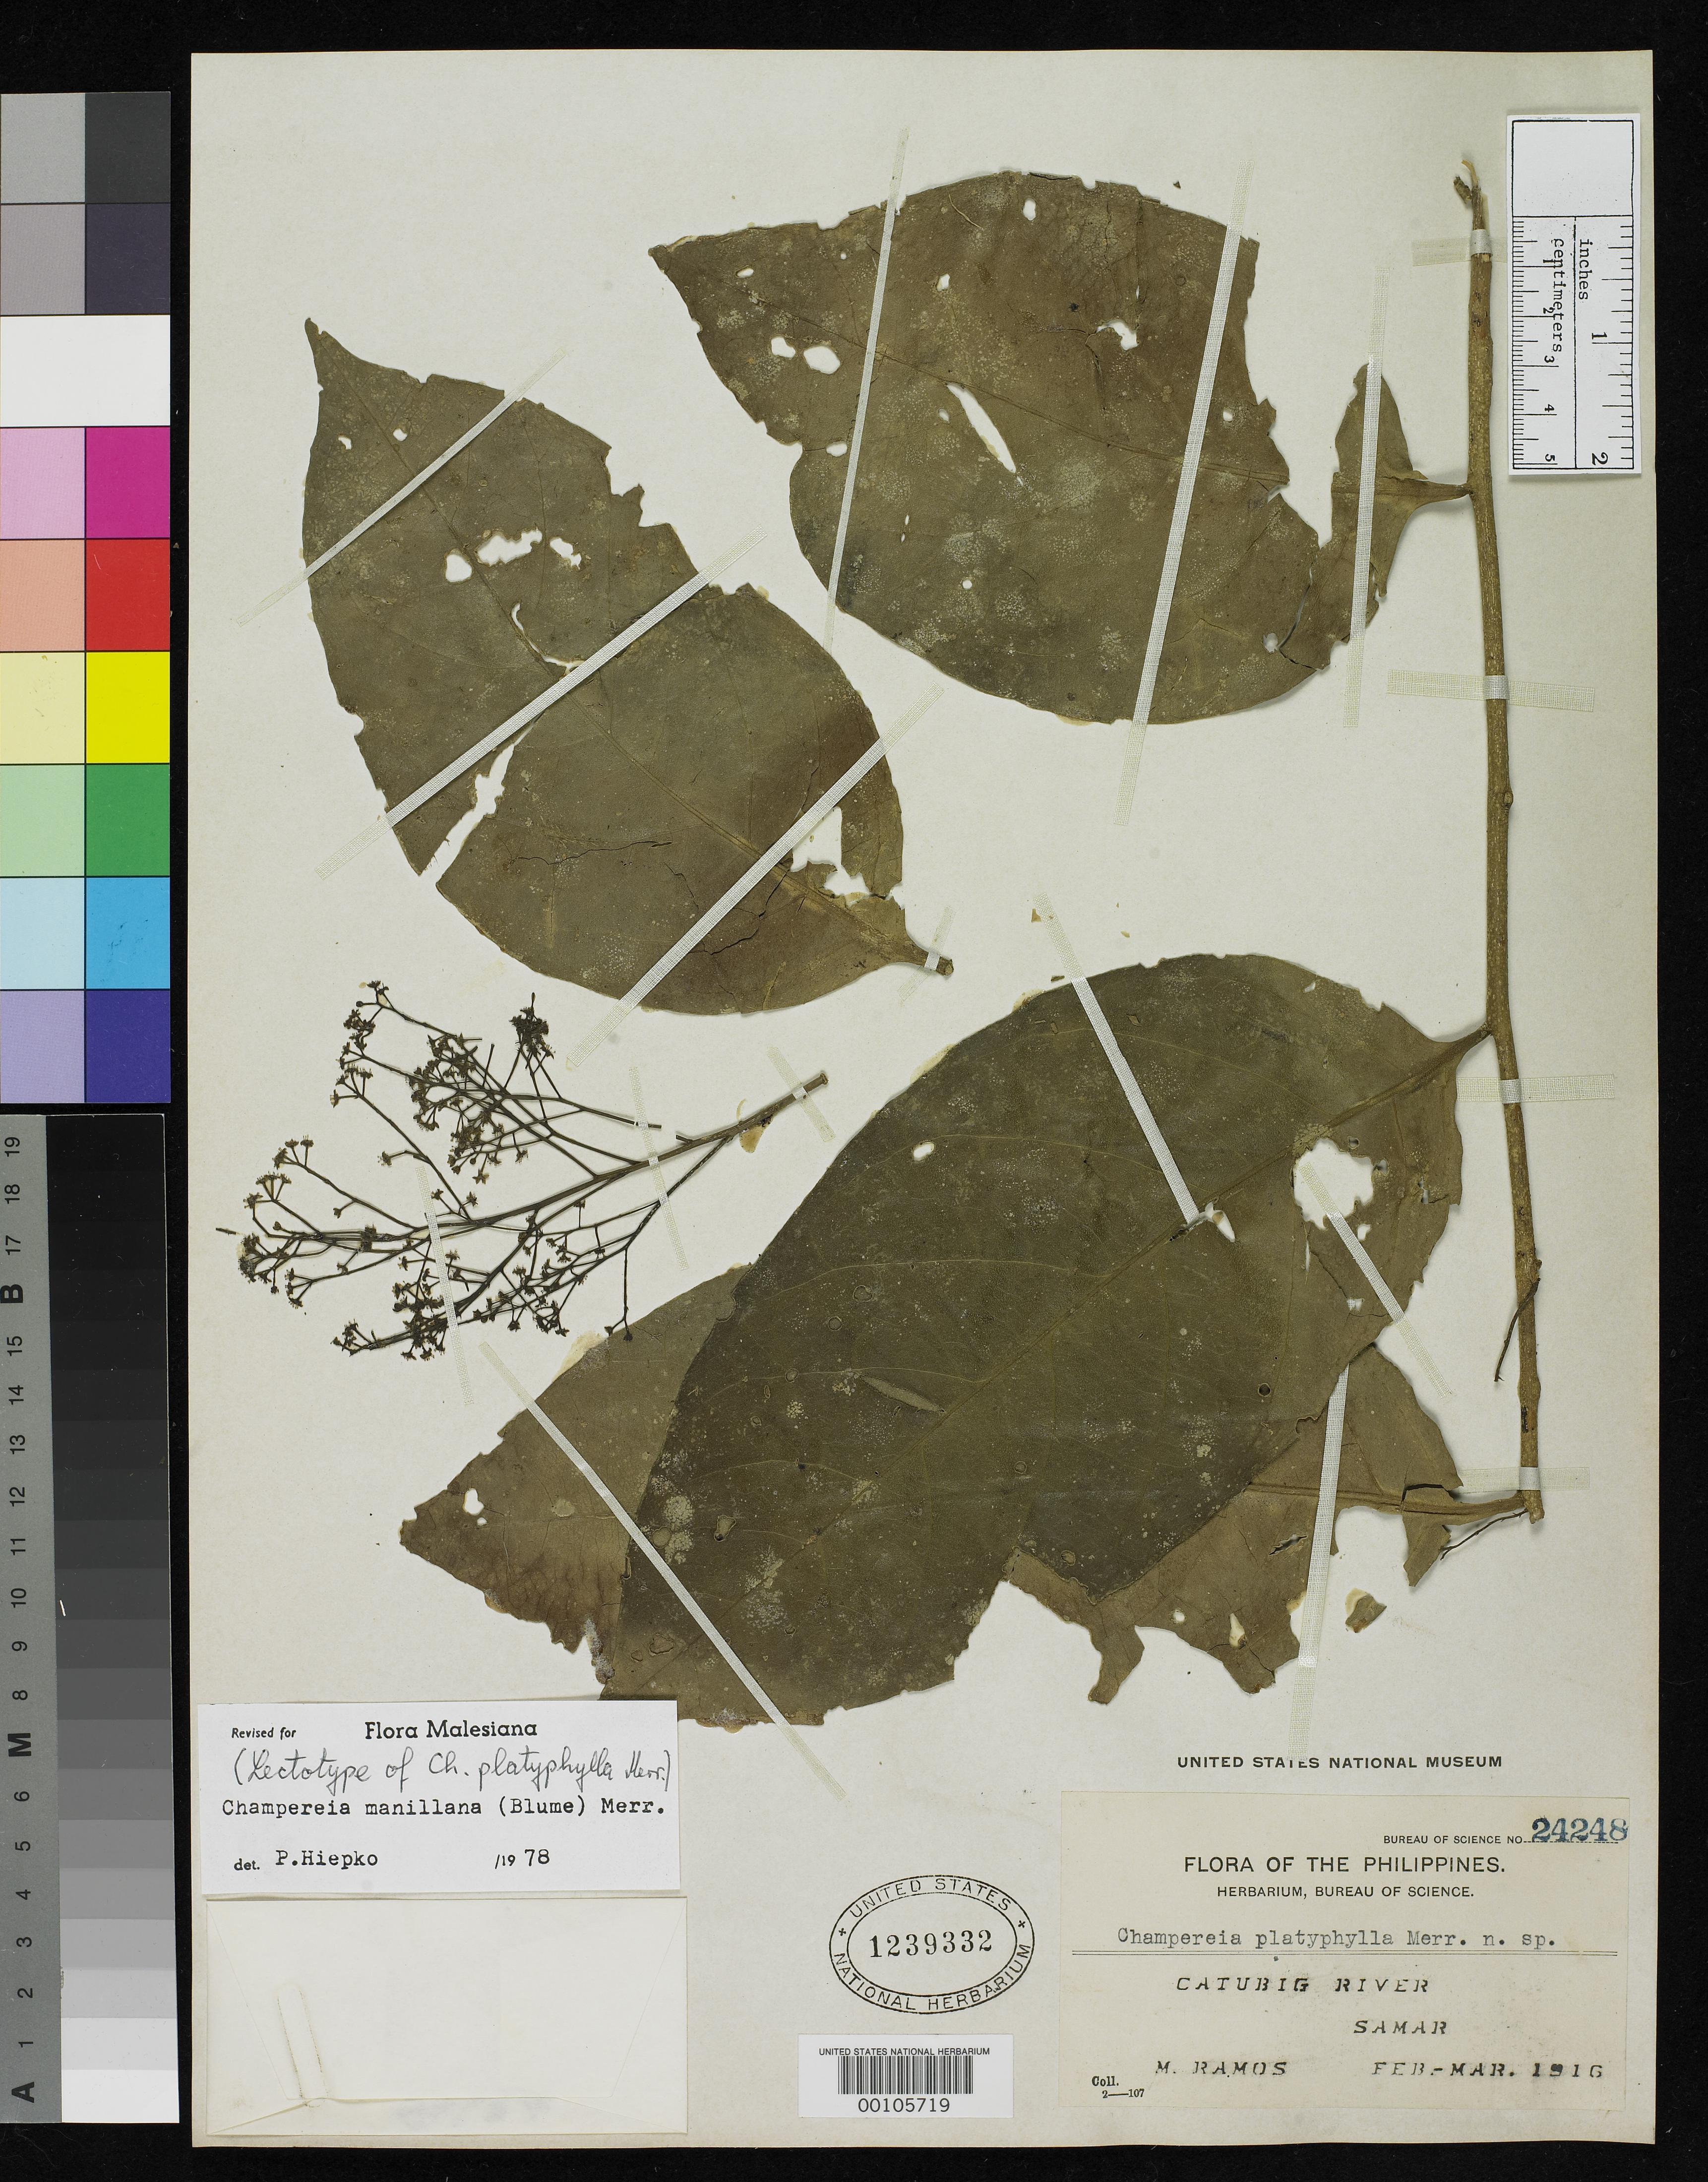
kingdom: Plantae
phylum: Tracheophyta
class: Magnoliopsida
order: Santalales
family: Opiliaceae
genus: Champereia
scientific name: Champereia platyphylla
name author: Merr.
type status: Isotype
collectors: M. Ramos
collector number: Bur. Sci. 24248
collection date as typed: Feb 1916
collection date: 1916-02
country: Philippines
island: Samar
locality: Catubig River.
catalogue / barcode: US 1239332